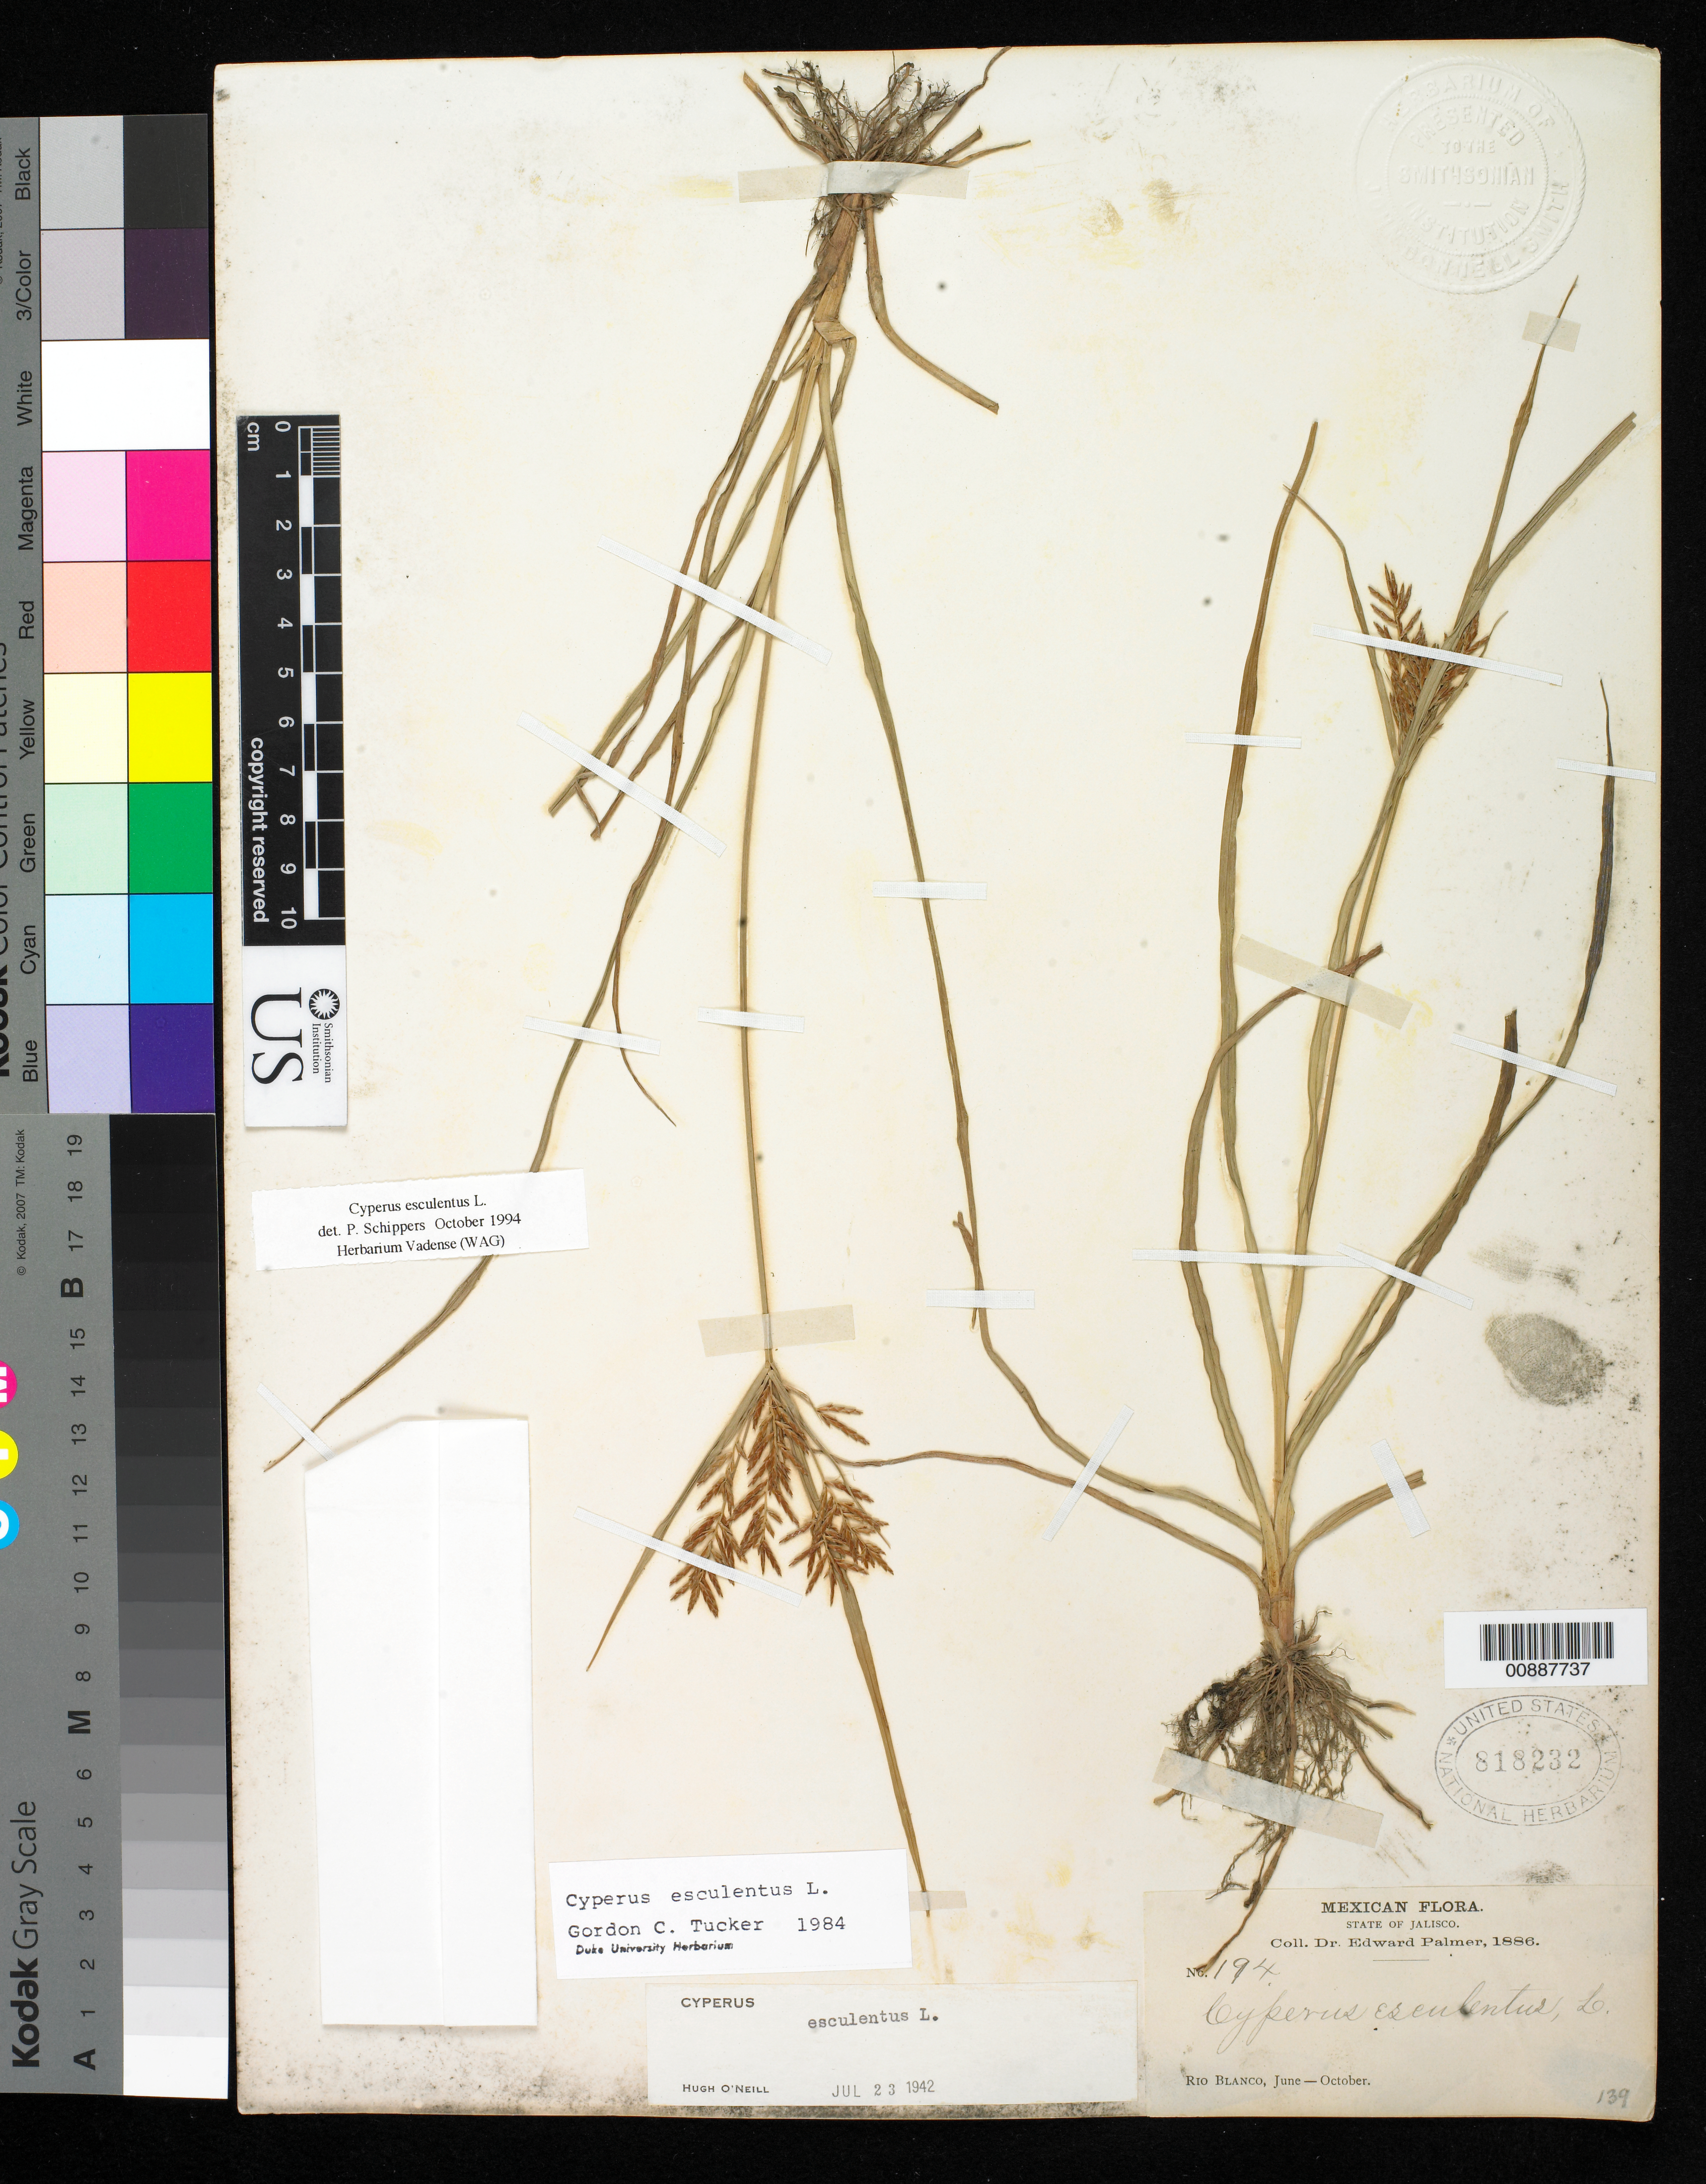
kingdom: Plantae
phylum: Tracheophyta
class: Liliopsida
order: Poales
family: Cyperaceae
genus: Cyperus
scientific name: Cyperus esculentus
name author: L.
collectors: E. Palmer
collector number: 194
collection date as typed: Jun 1886 to -- Oct 1886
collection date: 1886-06/1886-10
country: Mexico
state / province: Jalisco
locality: Rio Blanco, Jalisco.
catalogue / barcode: US 818232